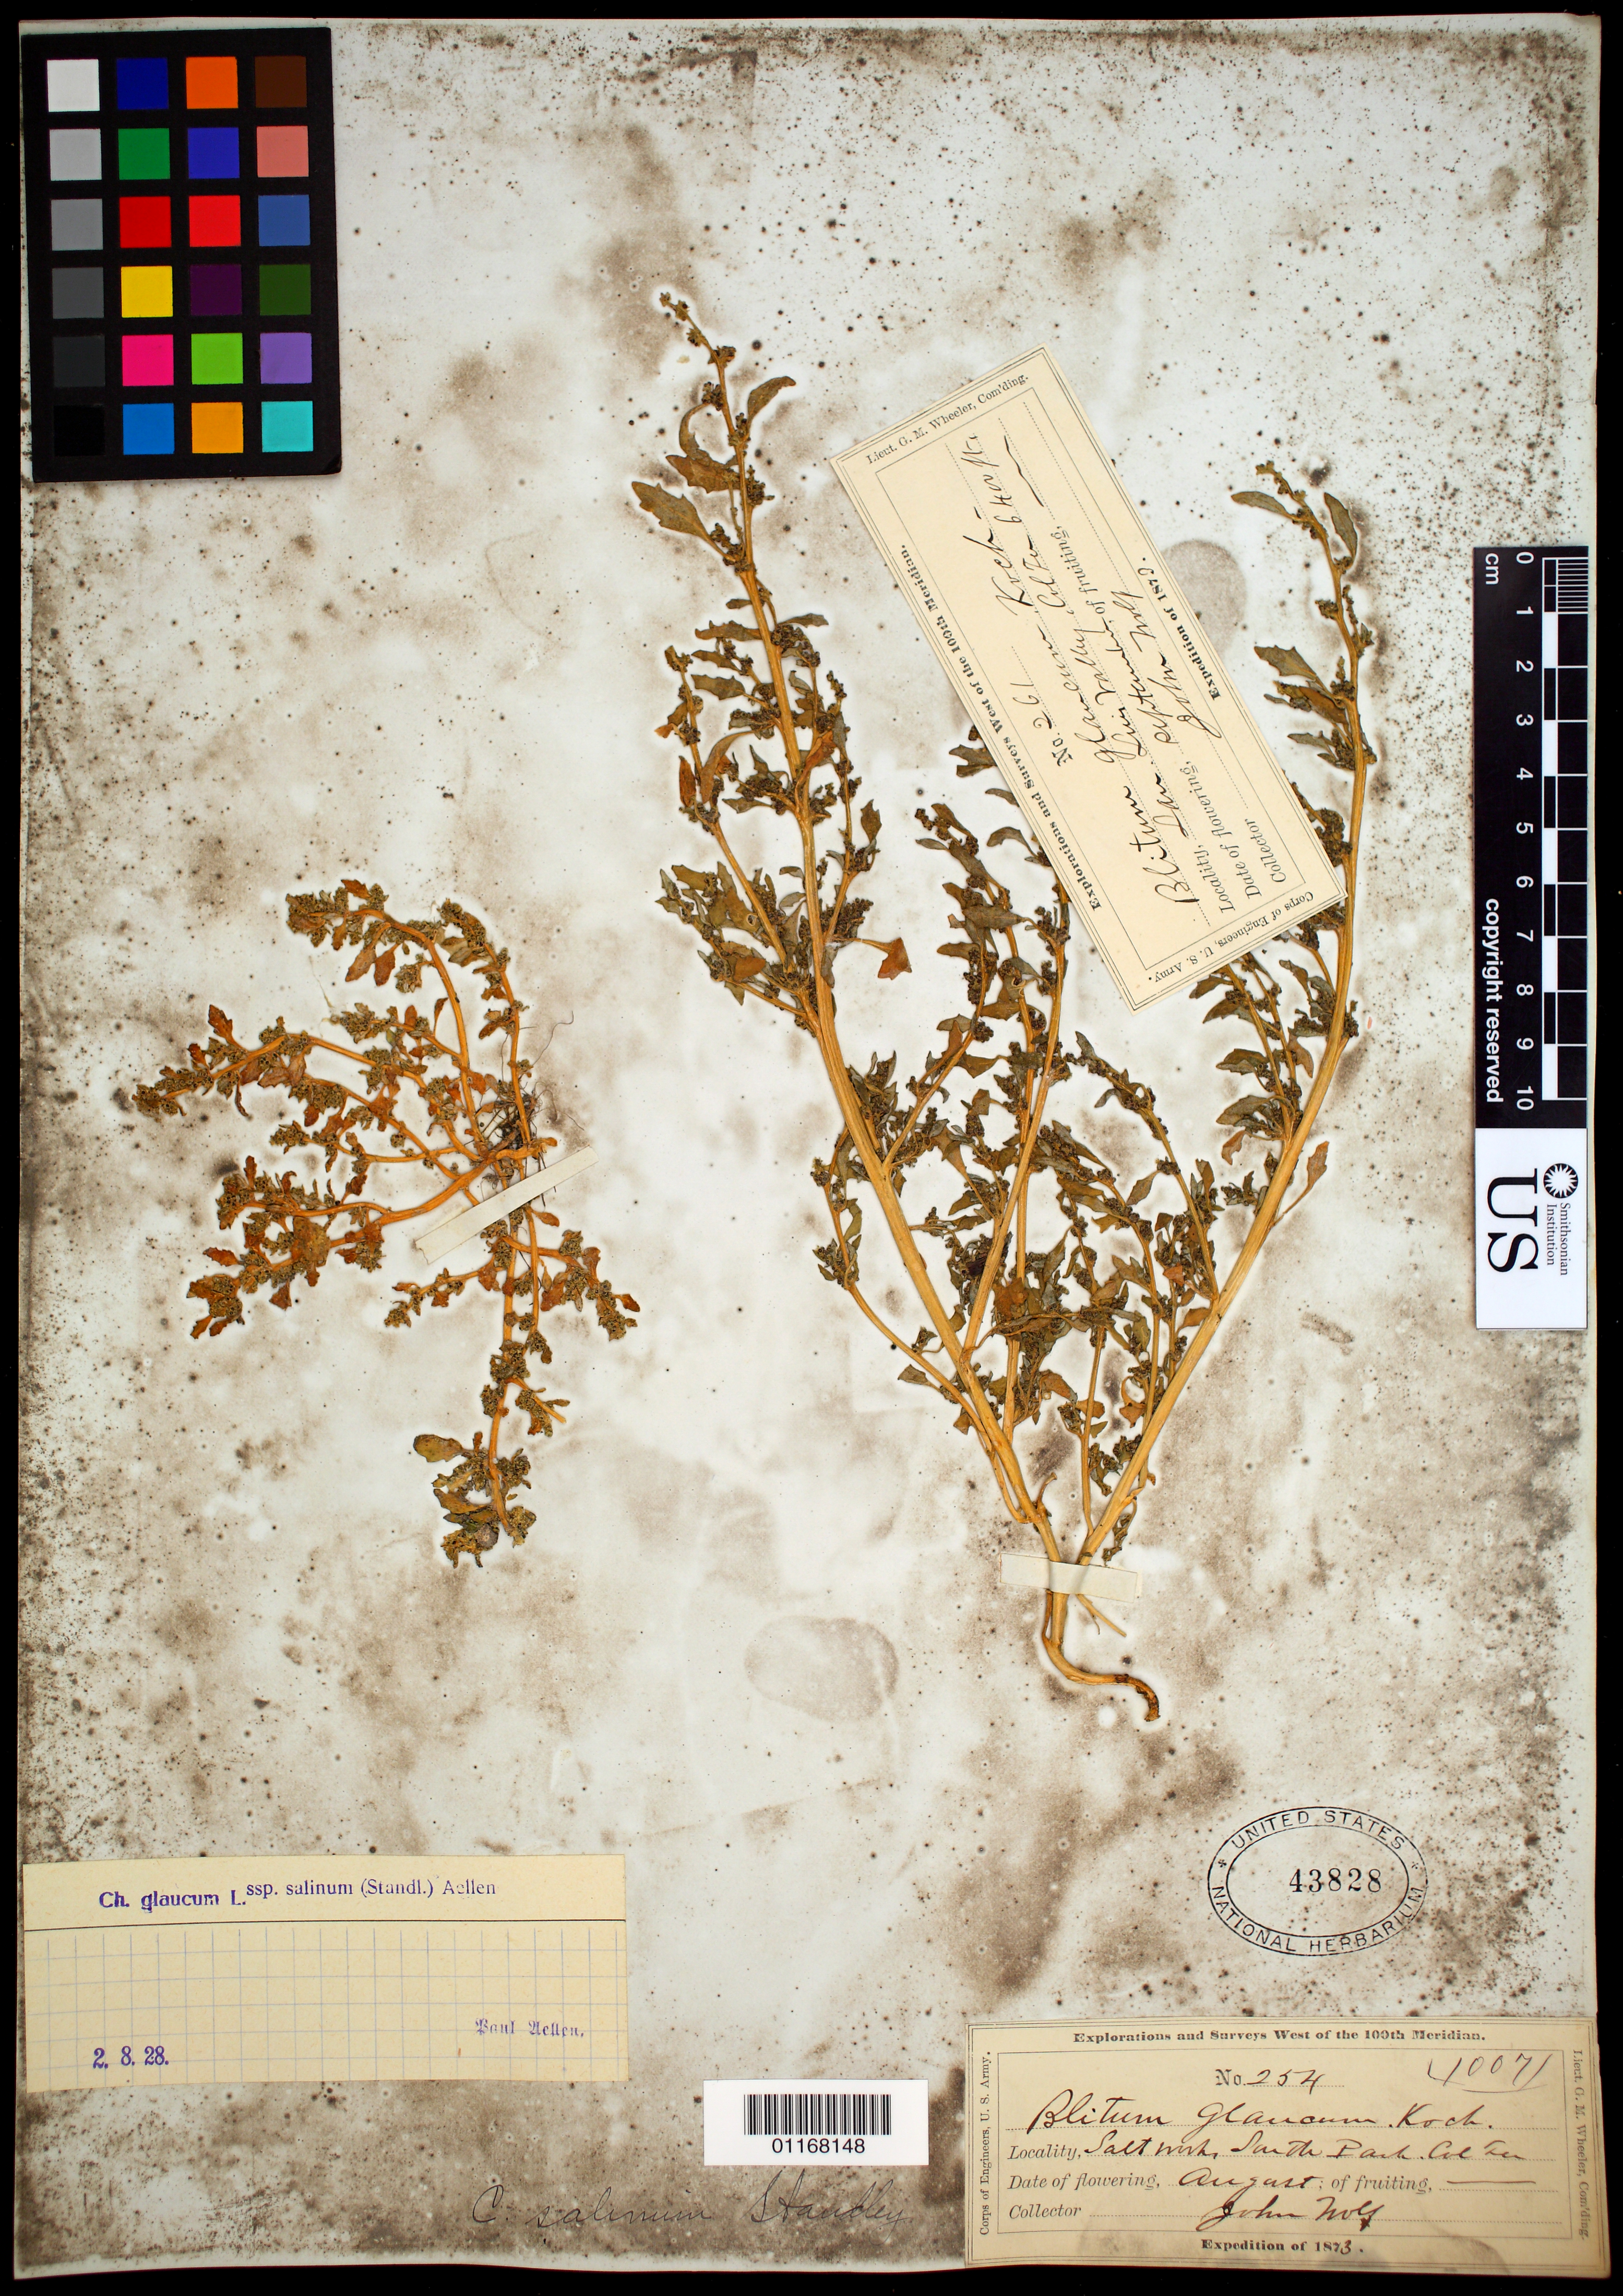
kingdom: Plantae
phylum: Tracheophyta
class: Magnoliopsida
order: Caryophyllales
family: Amaranthaceae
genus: Chenopodium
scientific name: Chenopodium glaucum subsp. salinum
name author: (Aellen) Aellen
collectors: J. Wolf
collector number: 254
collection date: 1873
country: United States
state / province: Colorado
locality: South Park.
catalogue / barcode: US 43828